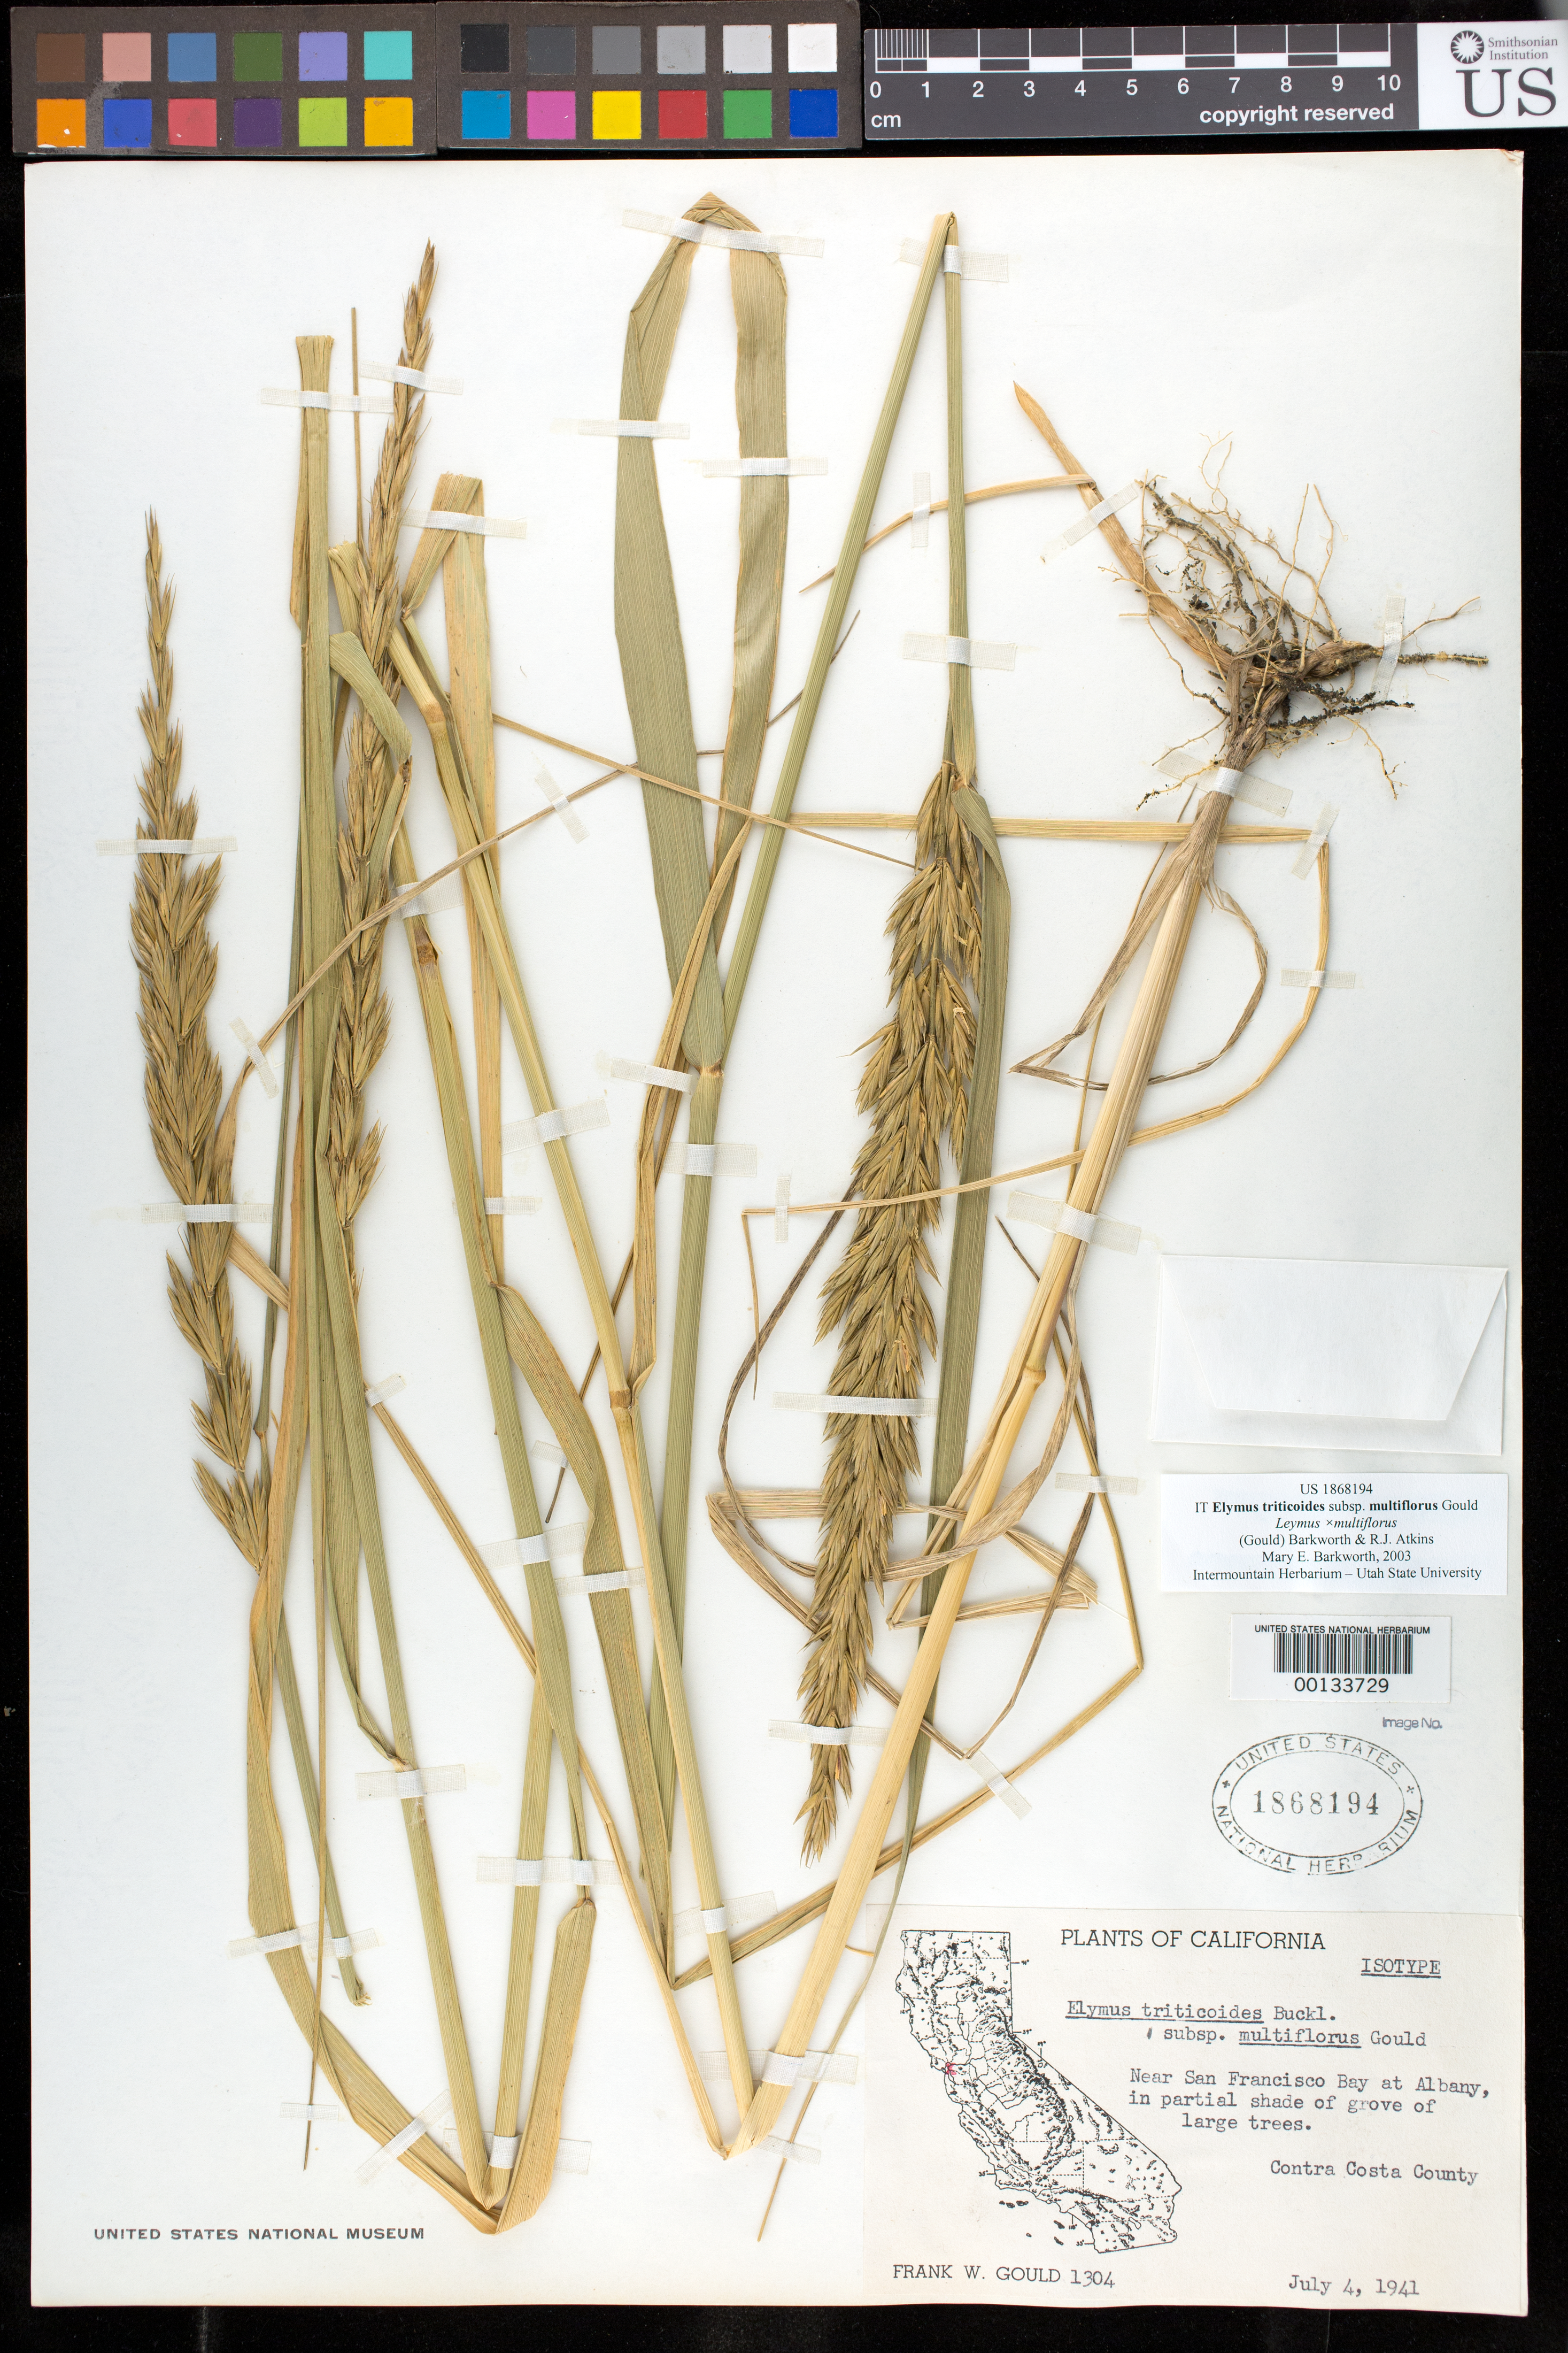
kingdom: Plantae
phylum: Tracheophyta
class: Liliopsida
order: Poales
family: Poaceae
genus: Elymus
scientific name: Elymus triticoides subsp. multiflorus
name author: Gould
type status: Isotype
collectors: F. W. Gould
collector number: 1304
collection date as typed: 04 Jul 1941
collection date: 1941-07-04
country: United States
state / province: California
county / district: Contra Costa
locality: Near San Francisco Bay at Albany.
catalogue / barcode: US 1868194